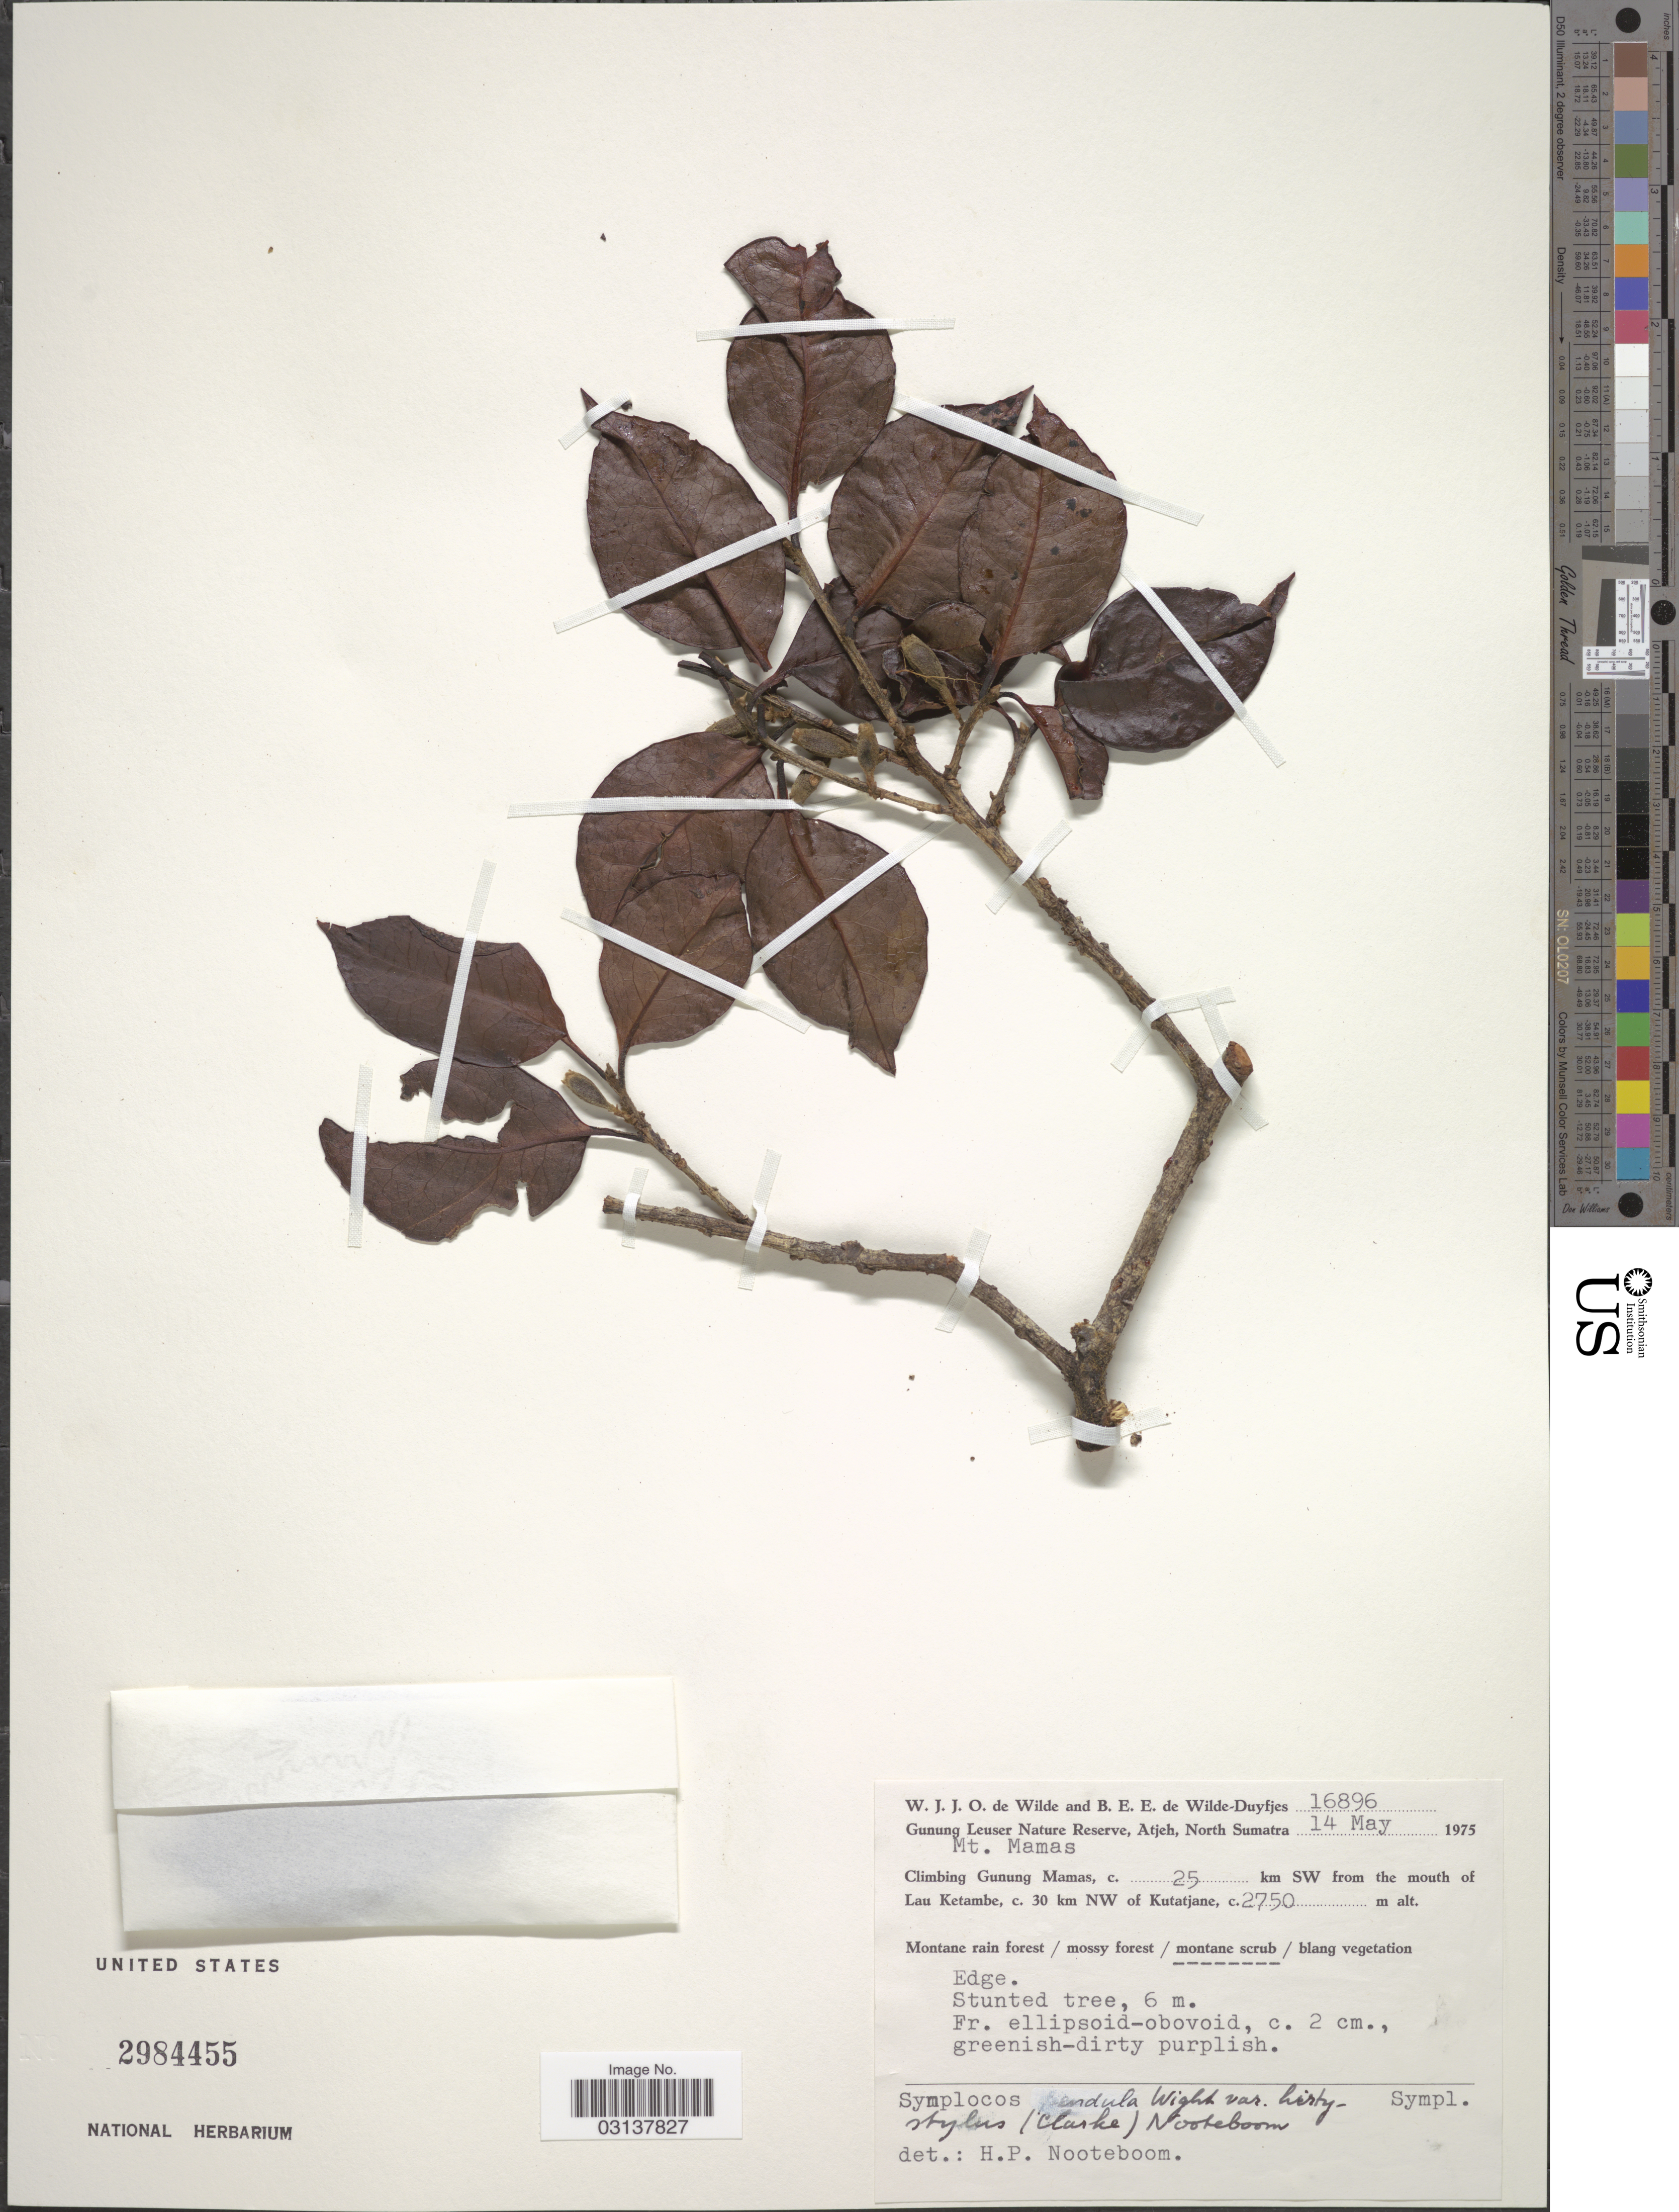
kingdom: Plantae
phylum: Tracheophyta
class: Magnoliopsida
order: Ericales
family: Symplocaceae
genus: Cordyloblaste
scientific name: Cordyloblaste pendula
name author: (Wight) Alston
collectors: W. J. de Wilde & B. E. de Wilde-Duyfjes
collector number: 16896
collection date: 1975-05-14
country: Indonesia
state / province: Sumatra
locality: Mt. Mamas. Climbing Gunung Mamas, c. 25 km SW from the mouth of Lau Ketambe, c. 30 km NW of Kutatjane.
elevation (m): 2750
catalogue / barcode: US 2984455